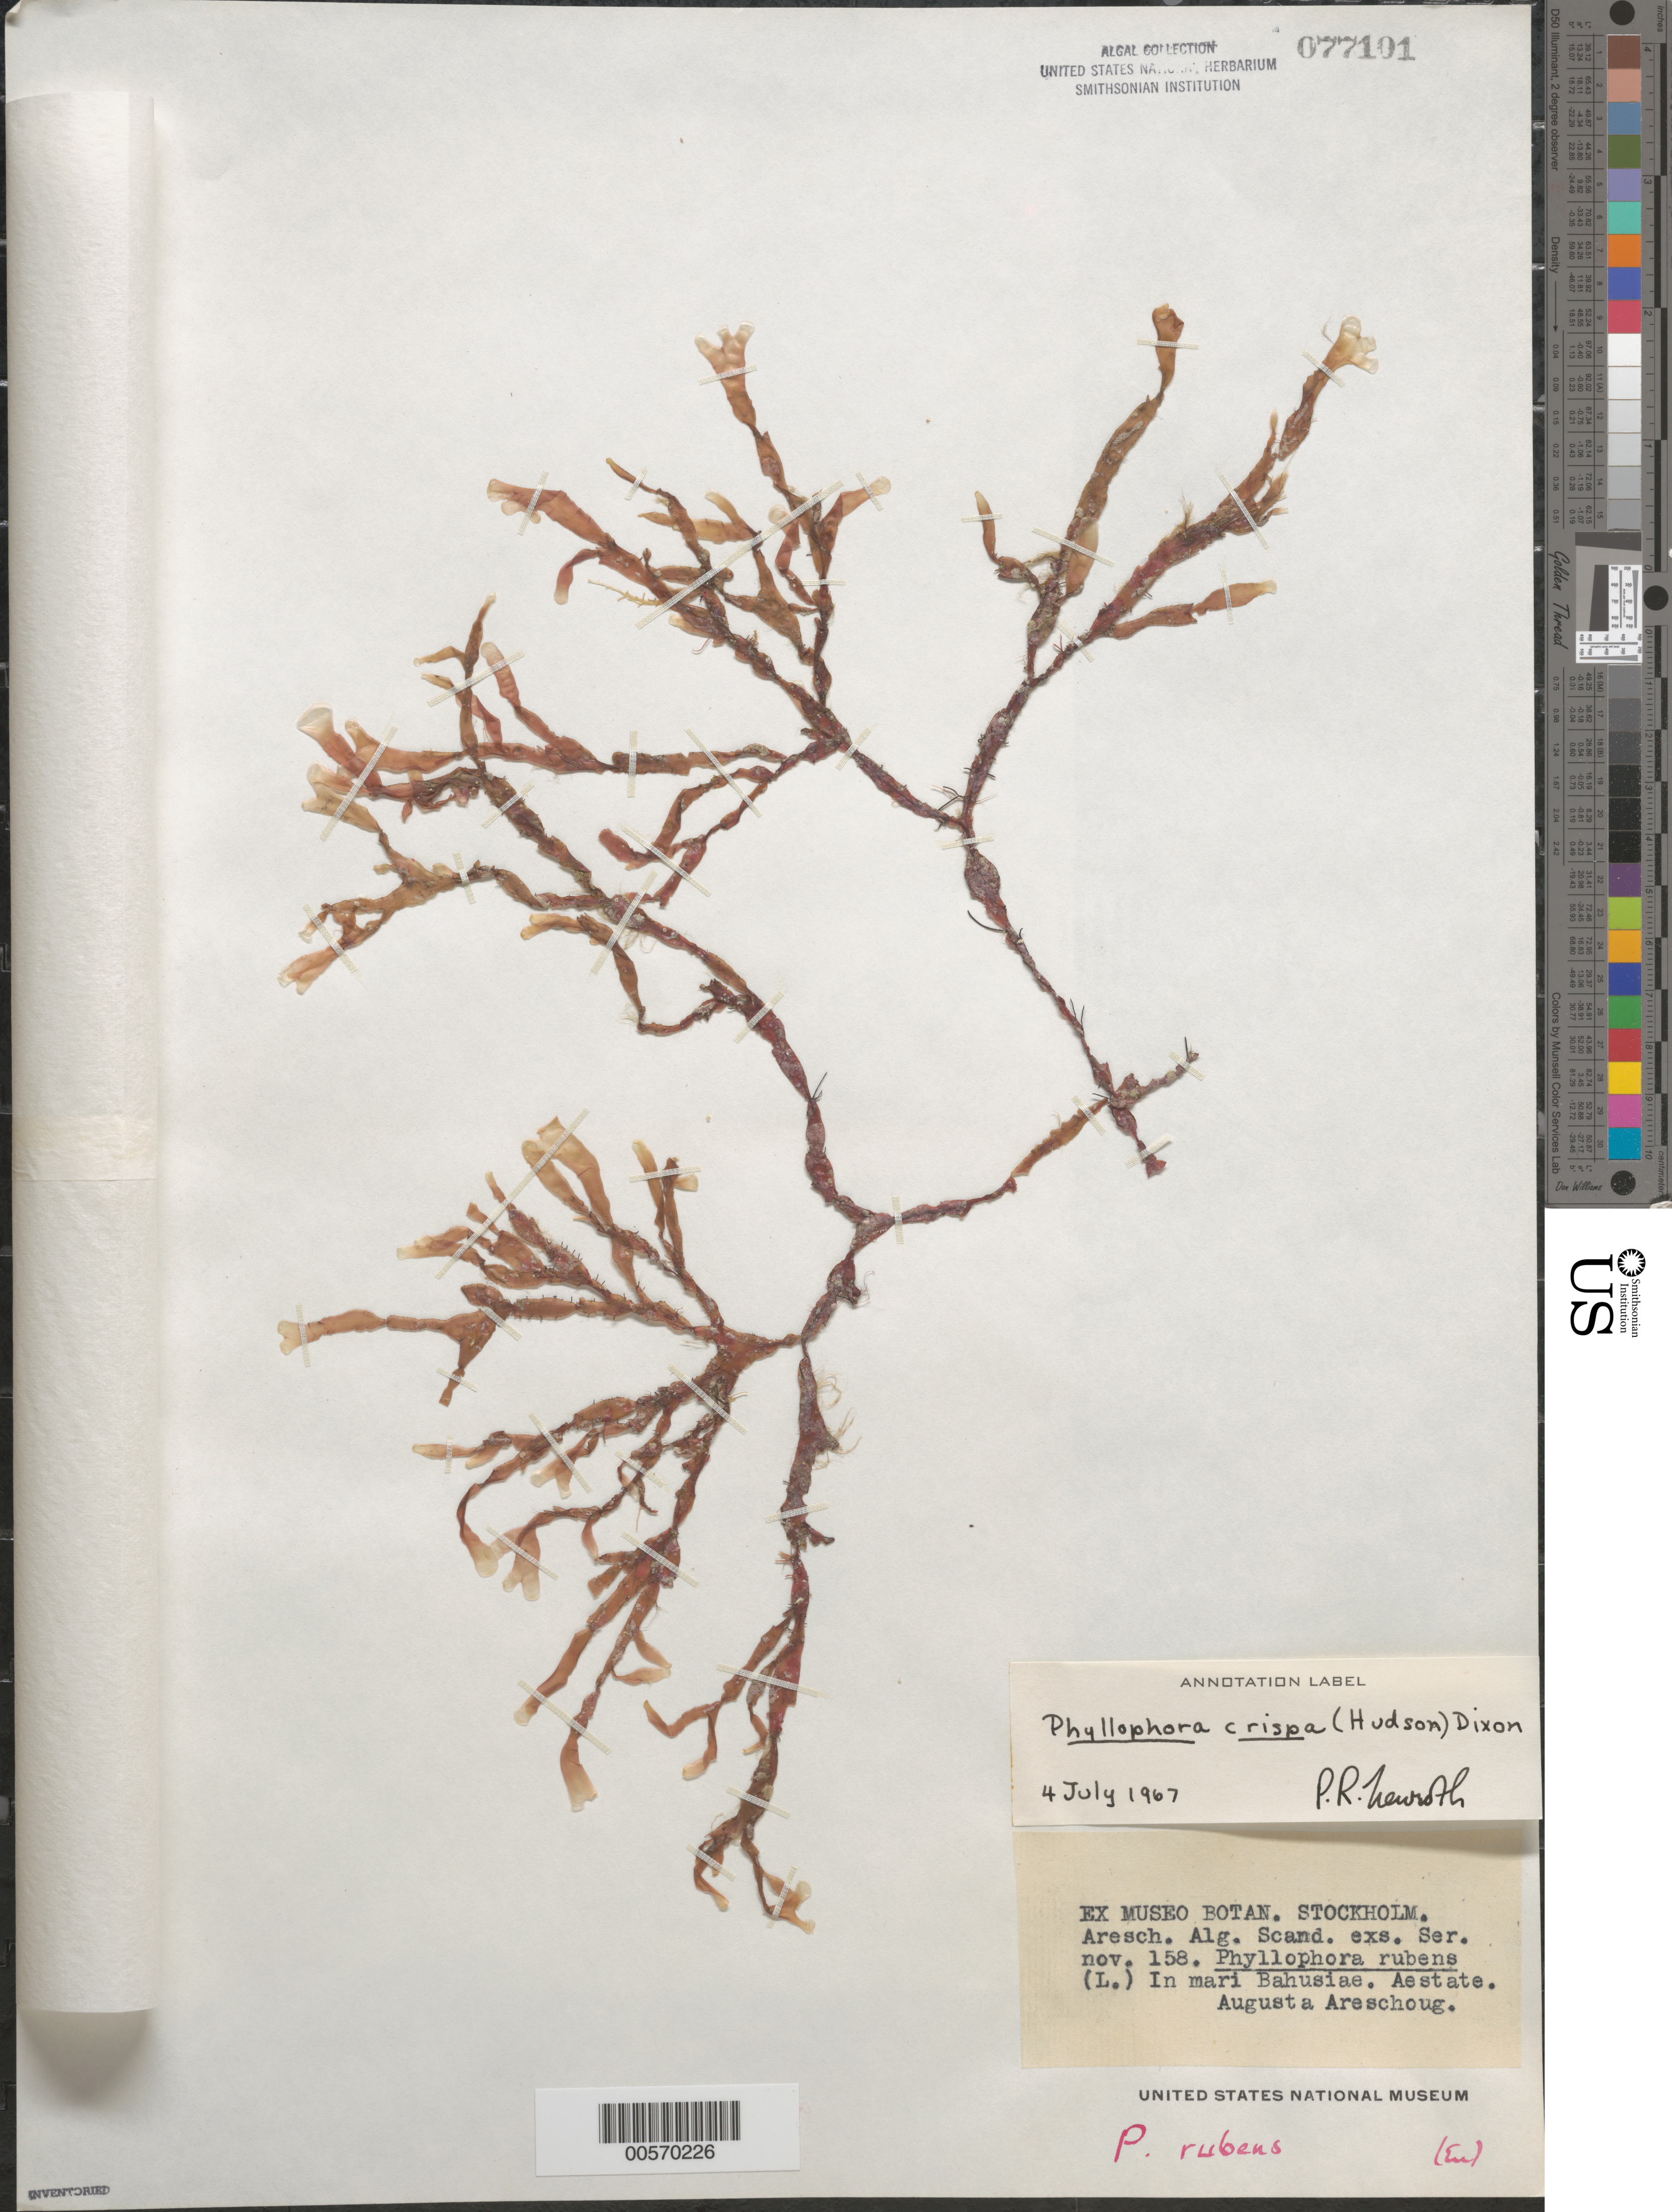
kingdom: Plantae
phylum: Rhodophyta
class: Florideophyceae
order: Gigartinales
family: Phyllophoraceae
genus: Phyllophora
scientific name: Phyllophora crispa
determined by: Newroth, P. R.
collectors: A. Areschoug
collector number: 158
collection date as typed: Sum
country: Sweden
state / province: Västra Götaland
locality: Bohus bay (mari bahusiae)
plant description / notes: Areschoug, Algae Scandinavicae Exsiccatae, ser. nov., as Phyllophora rubens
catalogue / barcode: US 77101